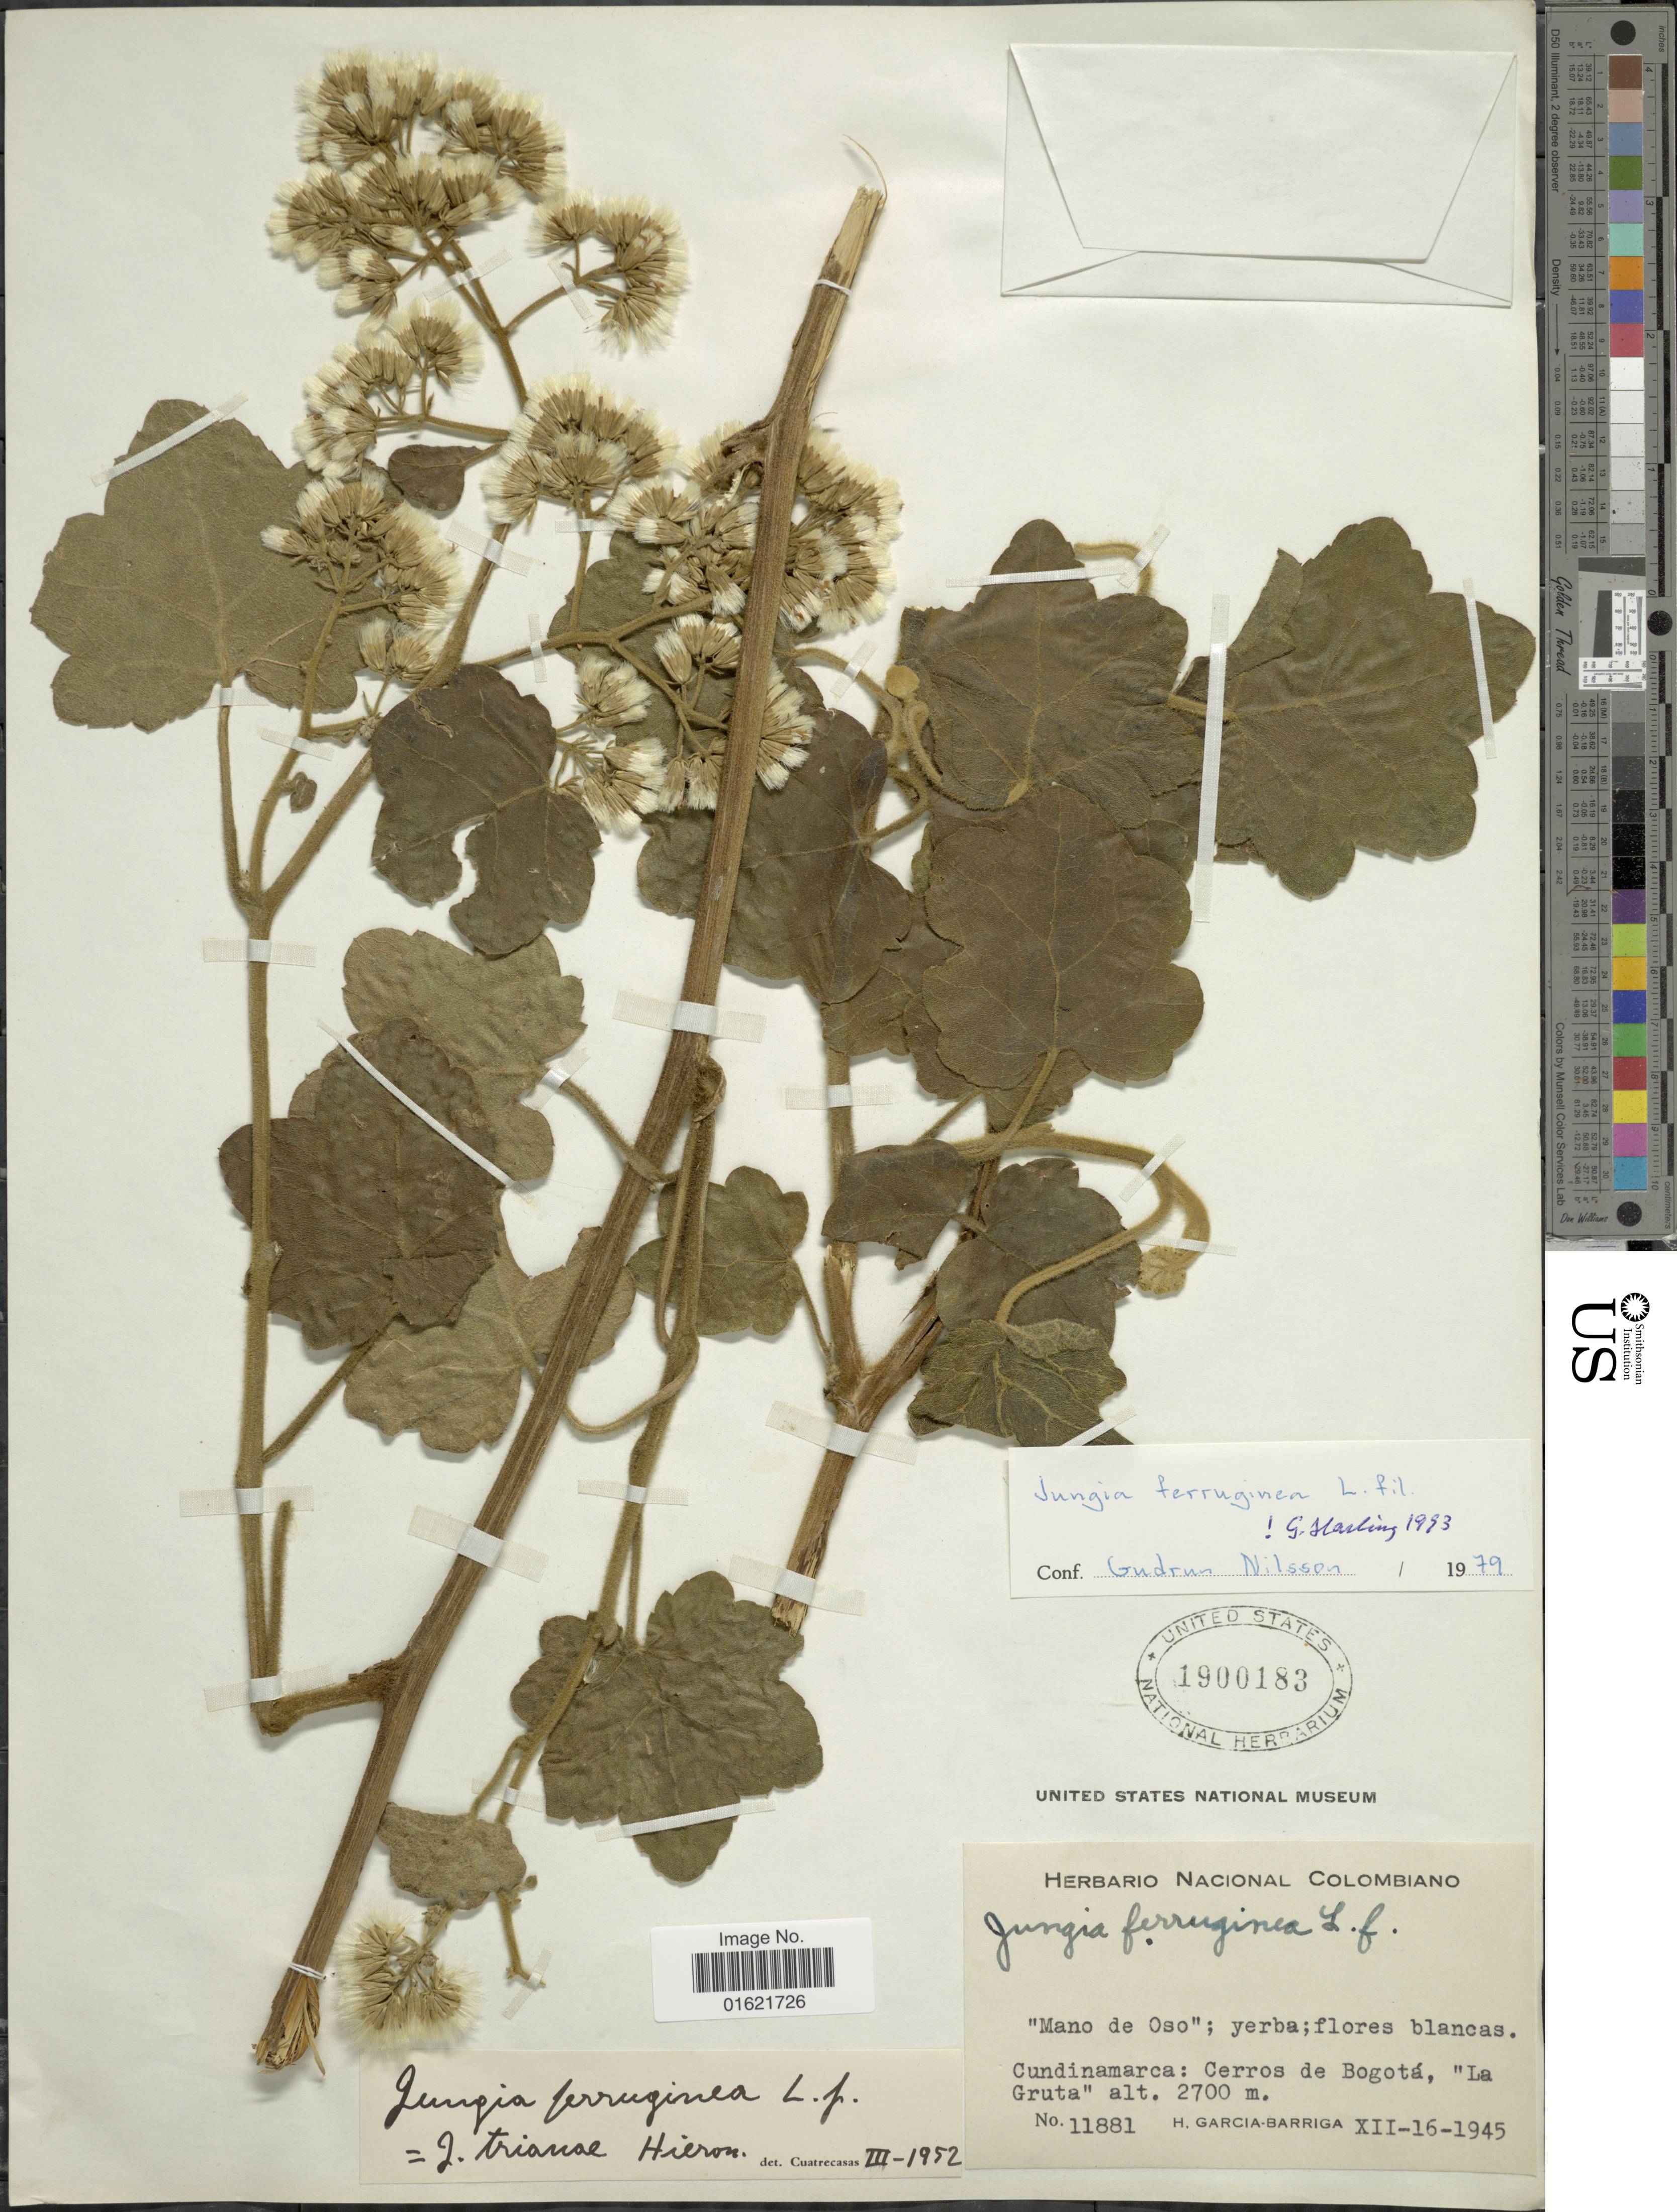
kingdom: Plantae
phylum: Tracheophyta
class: Magnoliopsida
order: Asterales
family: Asteraceae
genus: Jungia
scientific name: Jungia ferruginea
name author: L. f.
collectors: H. García Barriga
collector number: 11881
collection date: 1945-12-26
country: Colombia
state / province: Cundinamarca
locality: Cerros de Bogota, La Gruta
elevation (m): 2700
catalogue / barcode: US 1900183